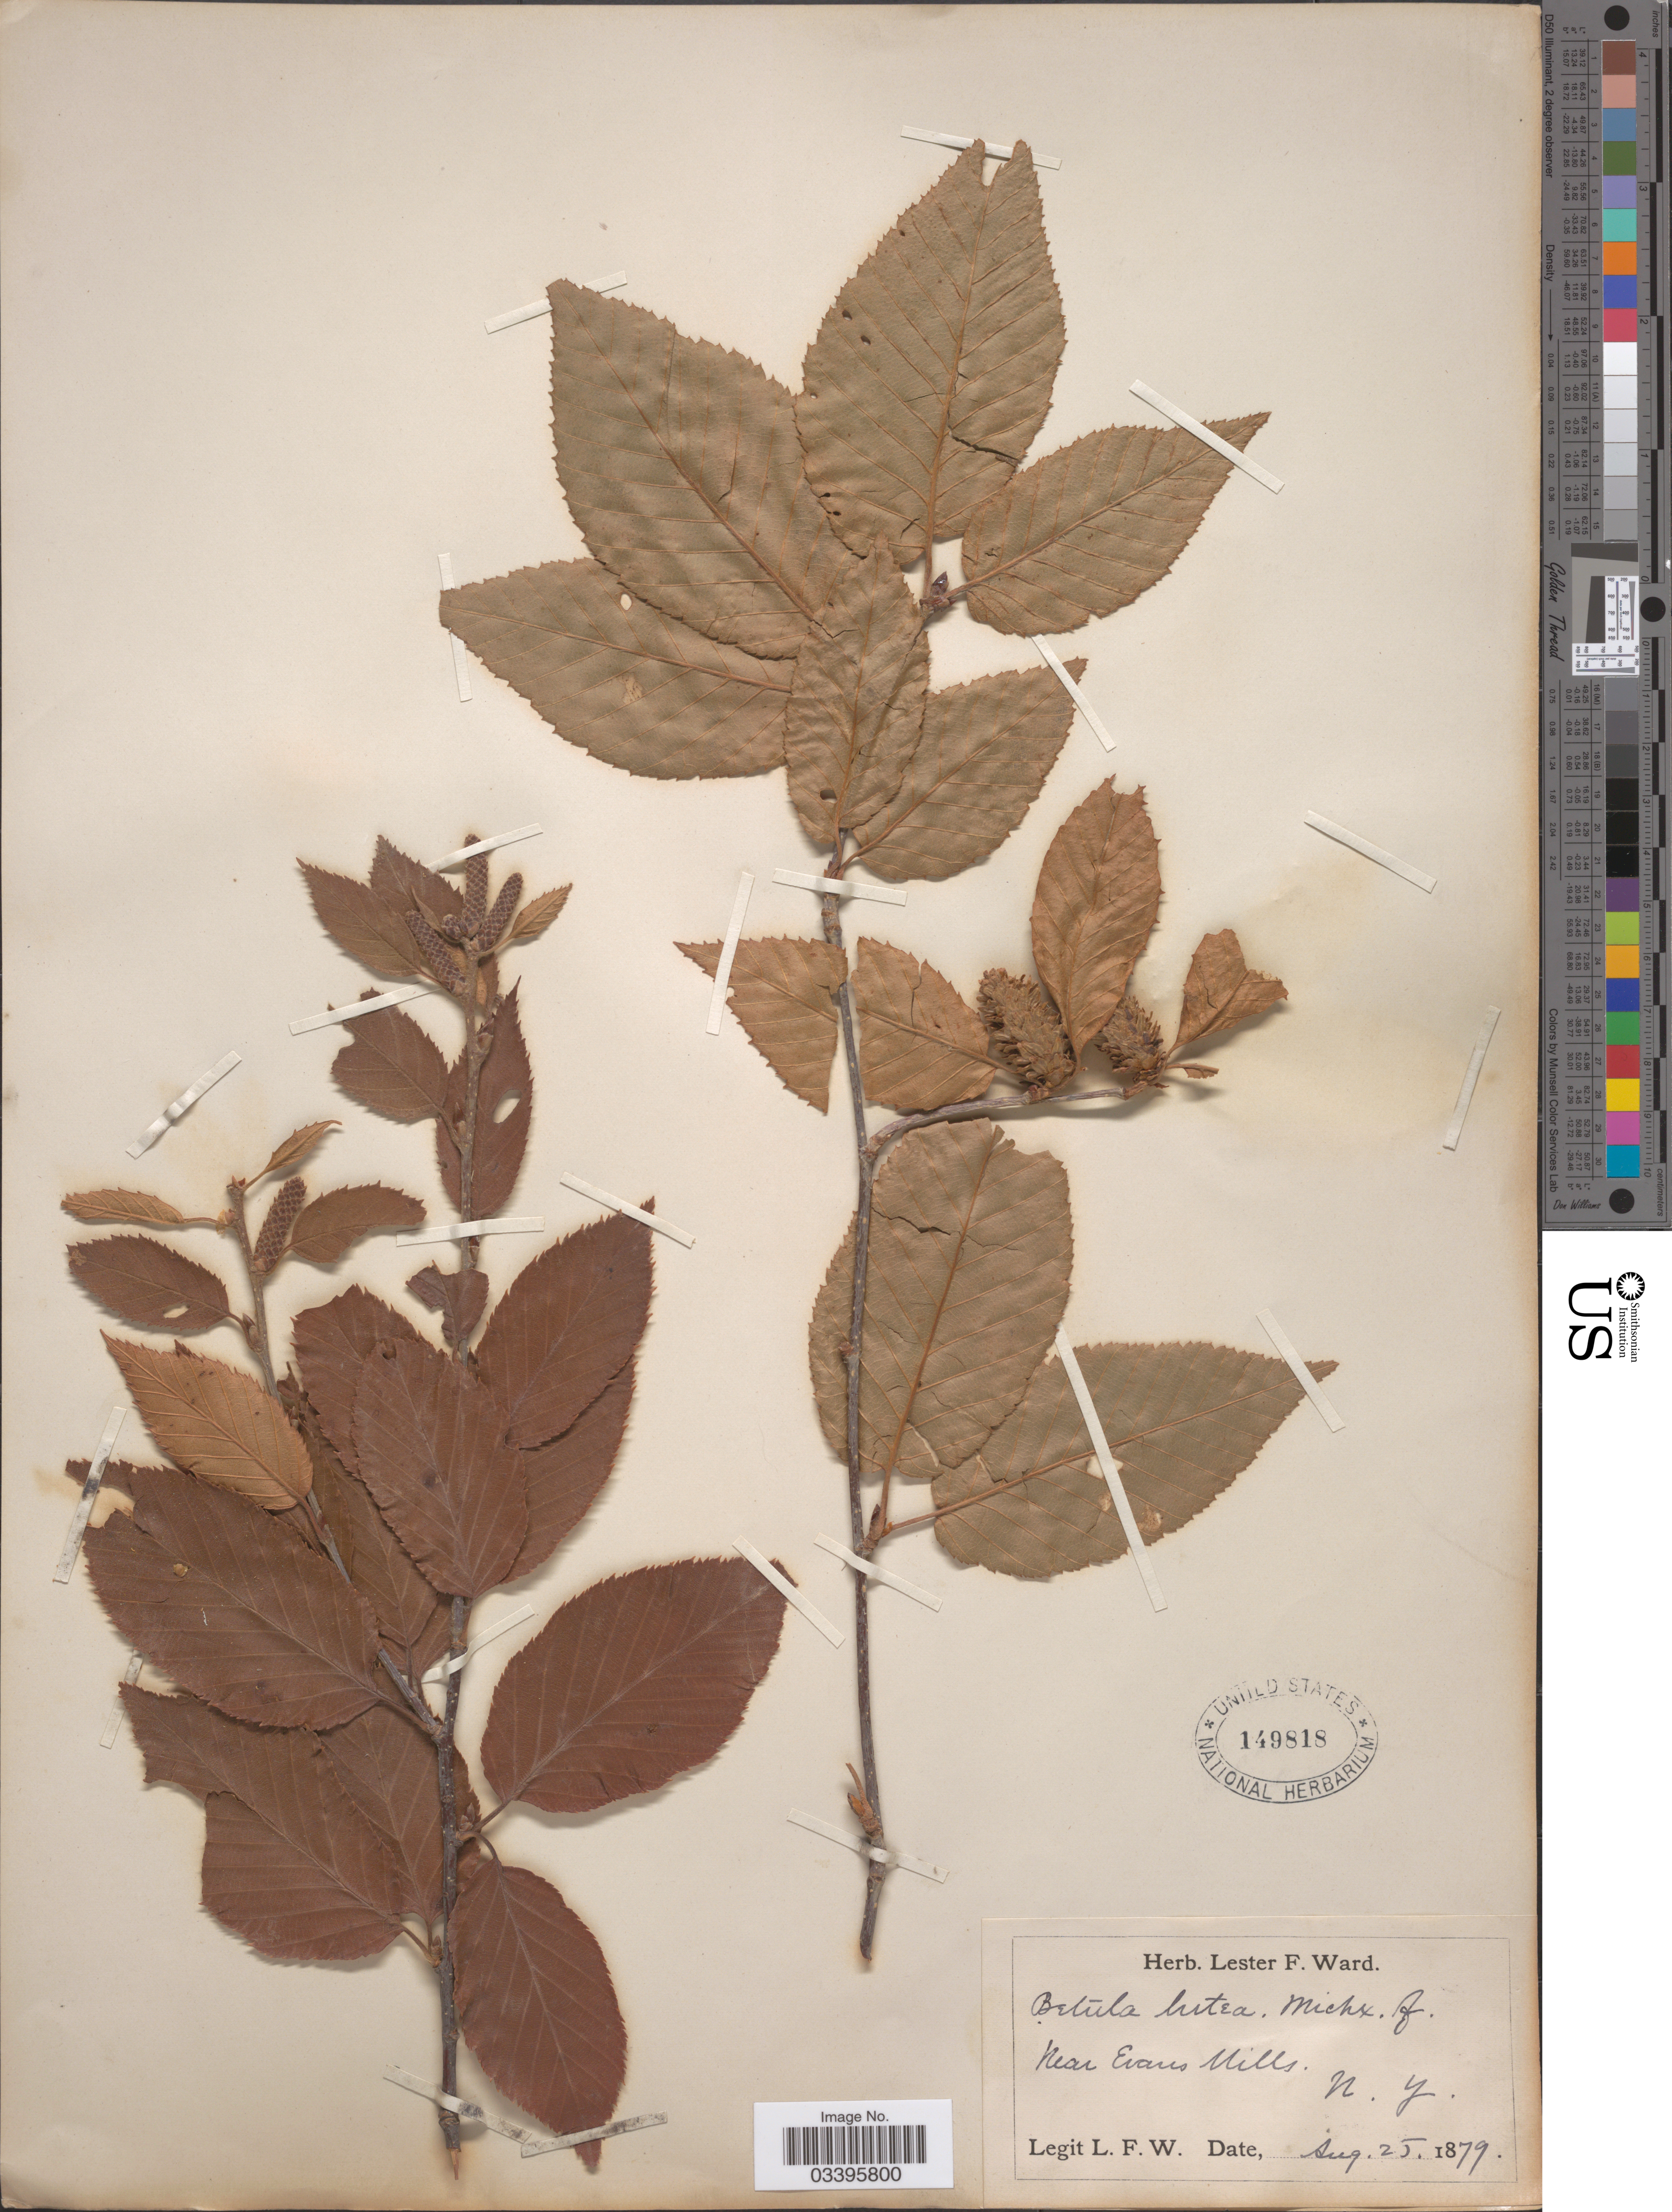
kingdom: Plantae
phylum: Tracheophyta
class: Magnoliopsida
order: Fagales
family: Betulaceae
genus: Betula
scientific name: Betula lutea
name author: F. Michx.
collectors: L. F. Ward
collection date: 1879-08-25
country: United States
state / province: New York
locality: Near Evans Mills.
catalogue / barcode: US 149818